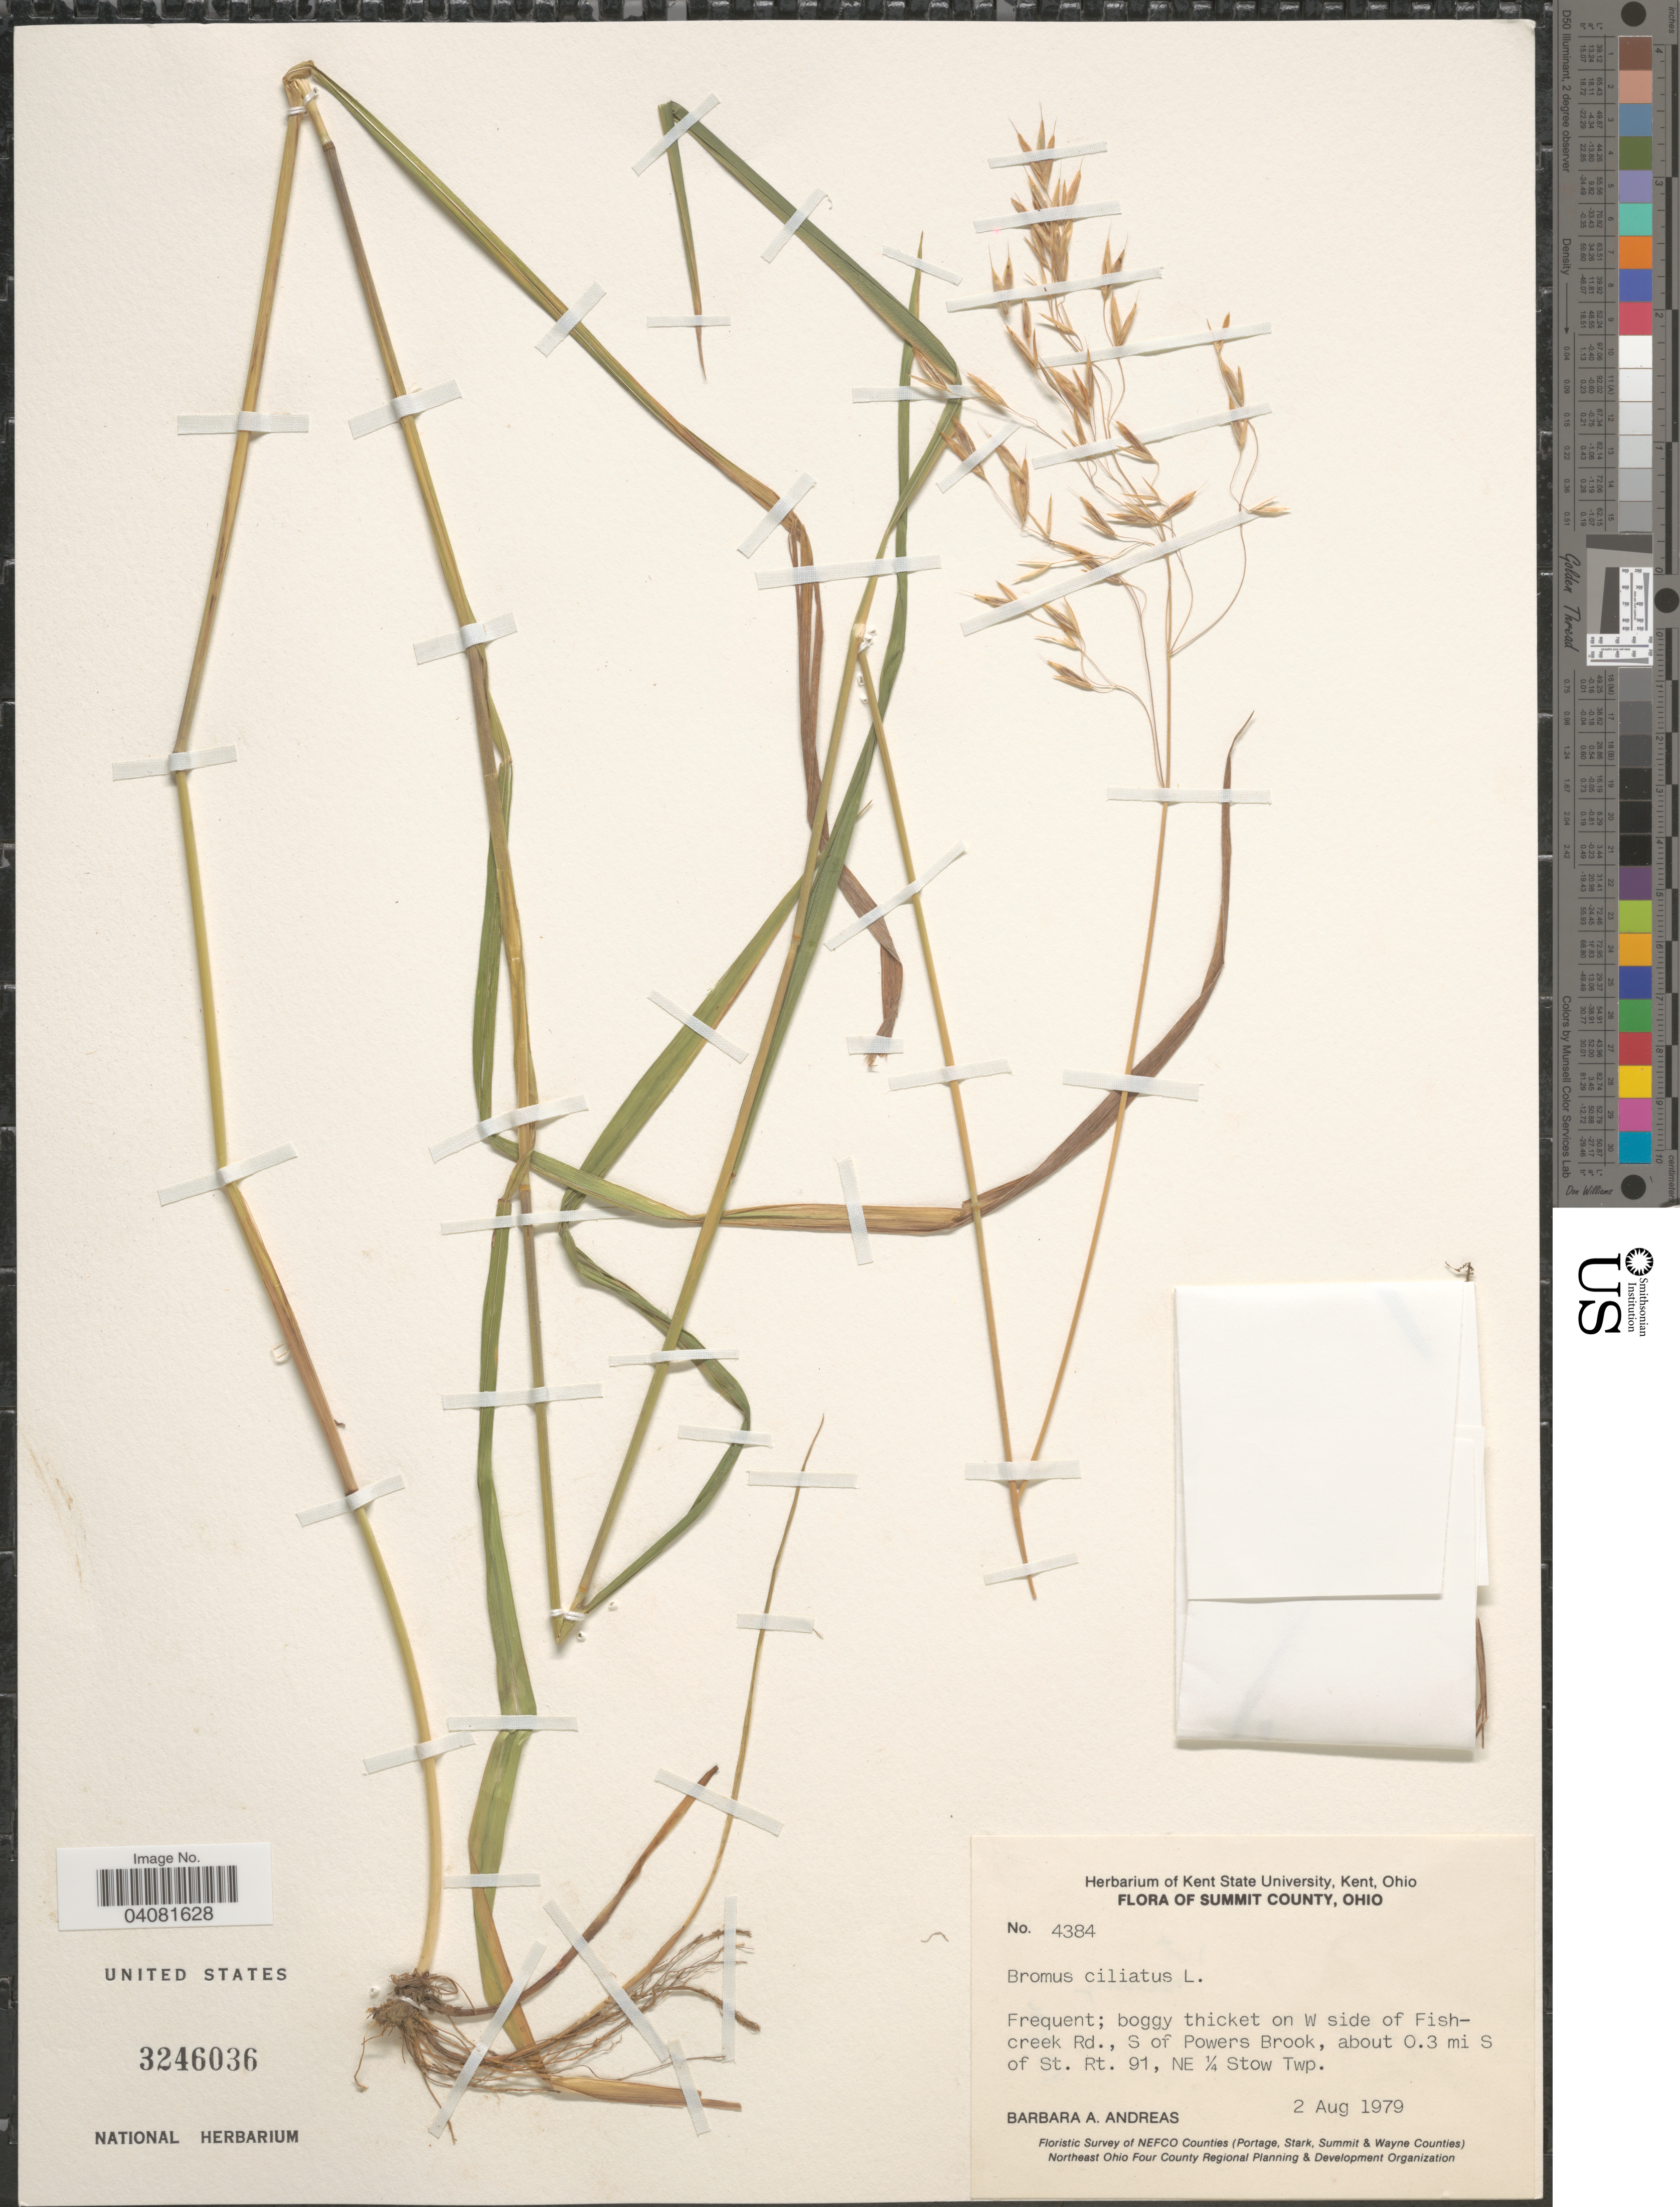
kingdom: Plantae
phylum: Tracheophyta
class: Liliopsida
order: Poales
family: Poaceae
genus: Bromus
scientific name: Bromus ciliatus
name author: L.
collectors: B. A. Andreas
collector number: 4384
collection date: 1979-08-02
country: United States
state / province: Ohio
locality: Summit County. Frequent; boggy thicket on W side of Fishcreek Rd., S of Powers Brook, about 0.3 mi S of St. Rt. 91, NE ¼ Stow Twp. Floristic Survey of NEFCO Counties (Portage, Stark, Summit & Wane Counties).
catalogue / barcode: US 3246036